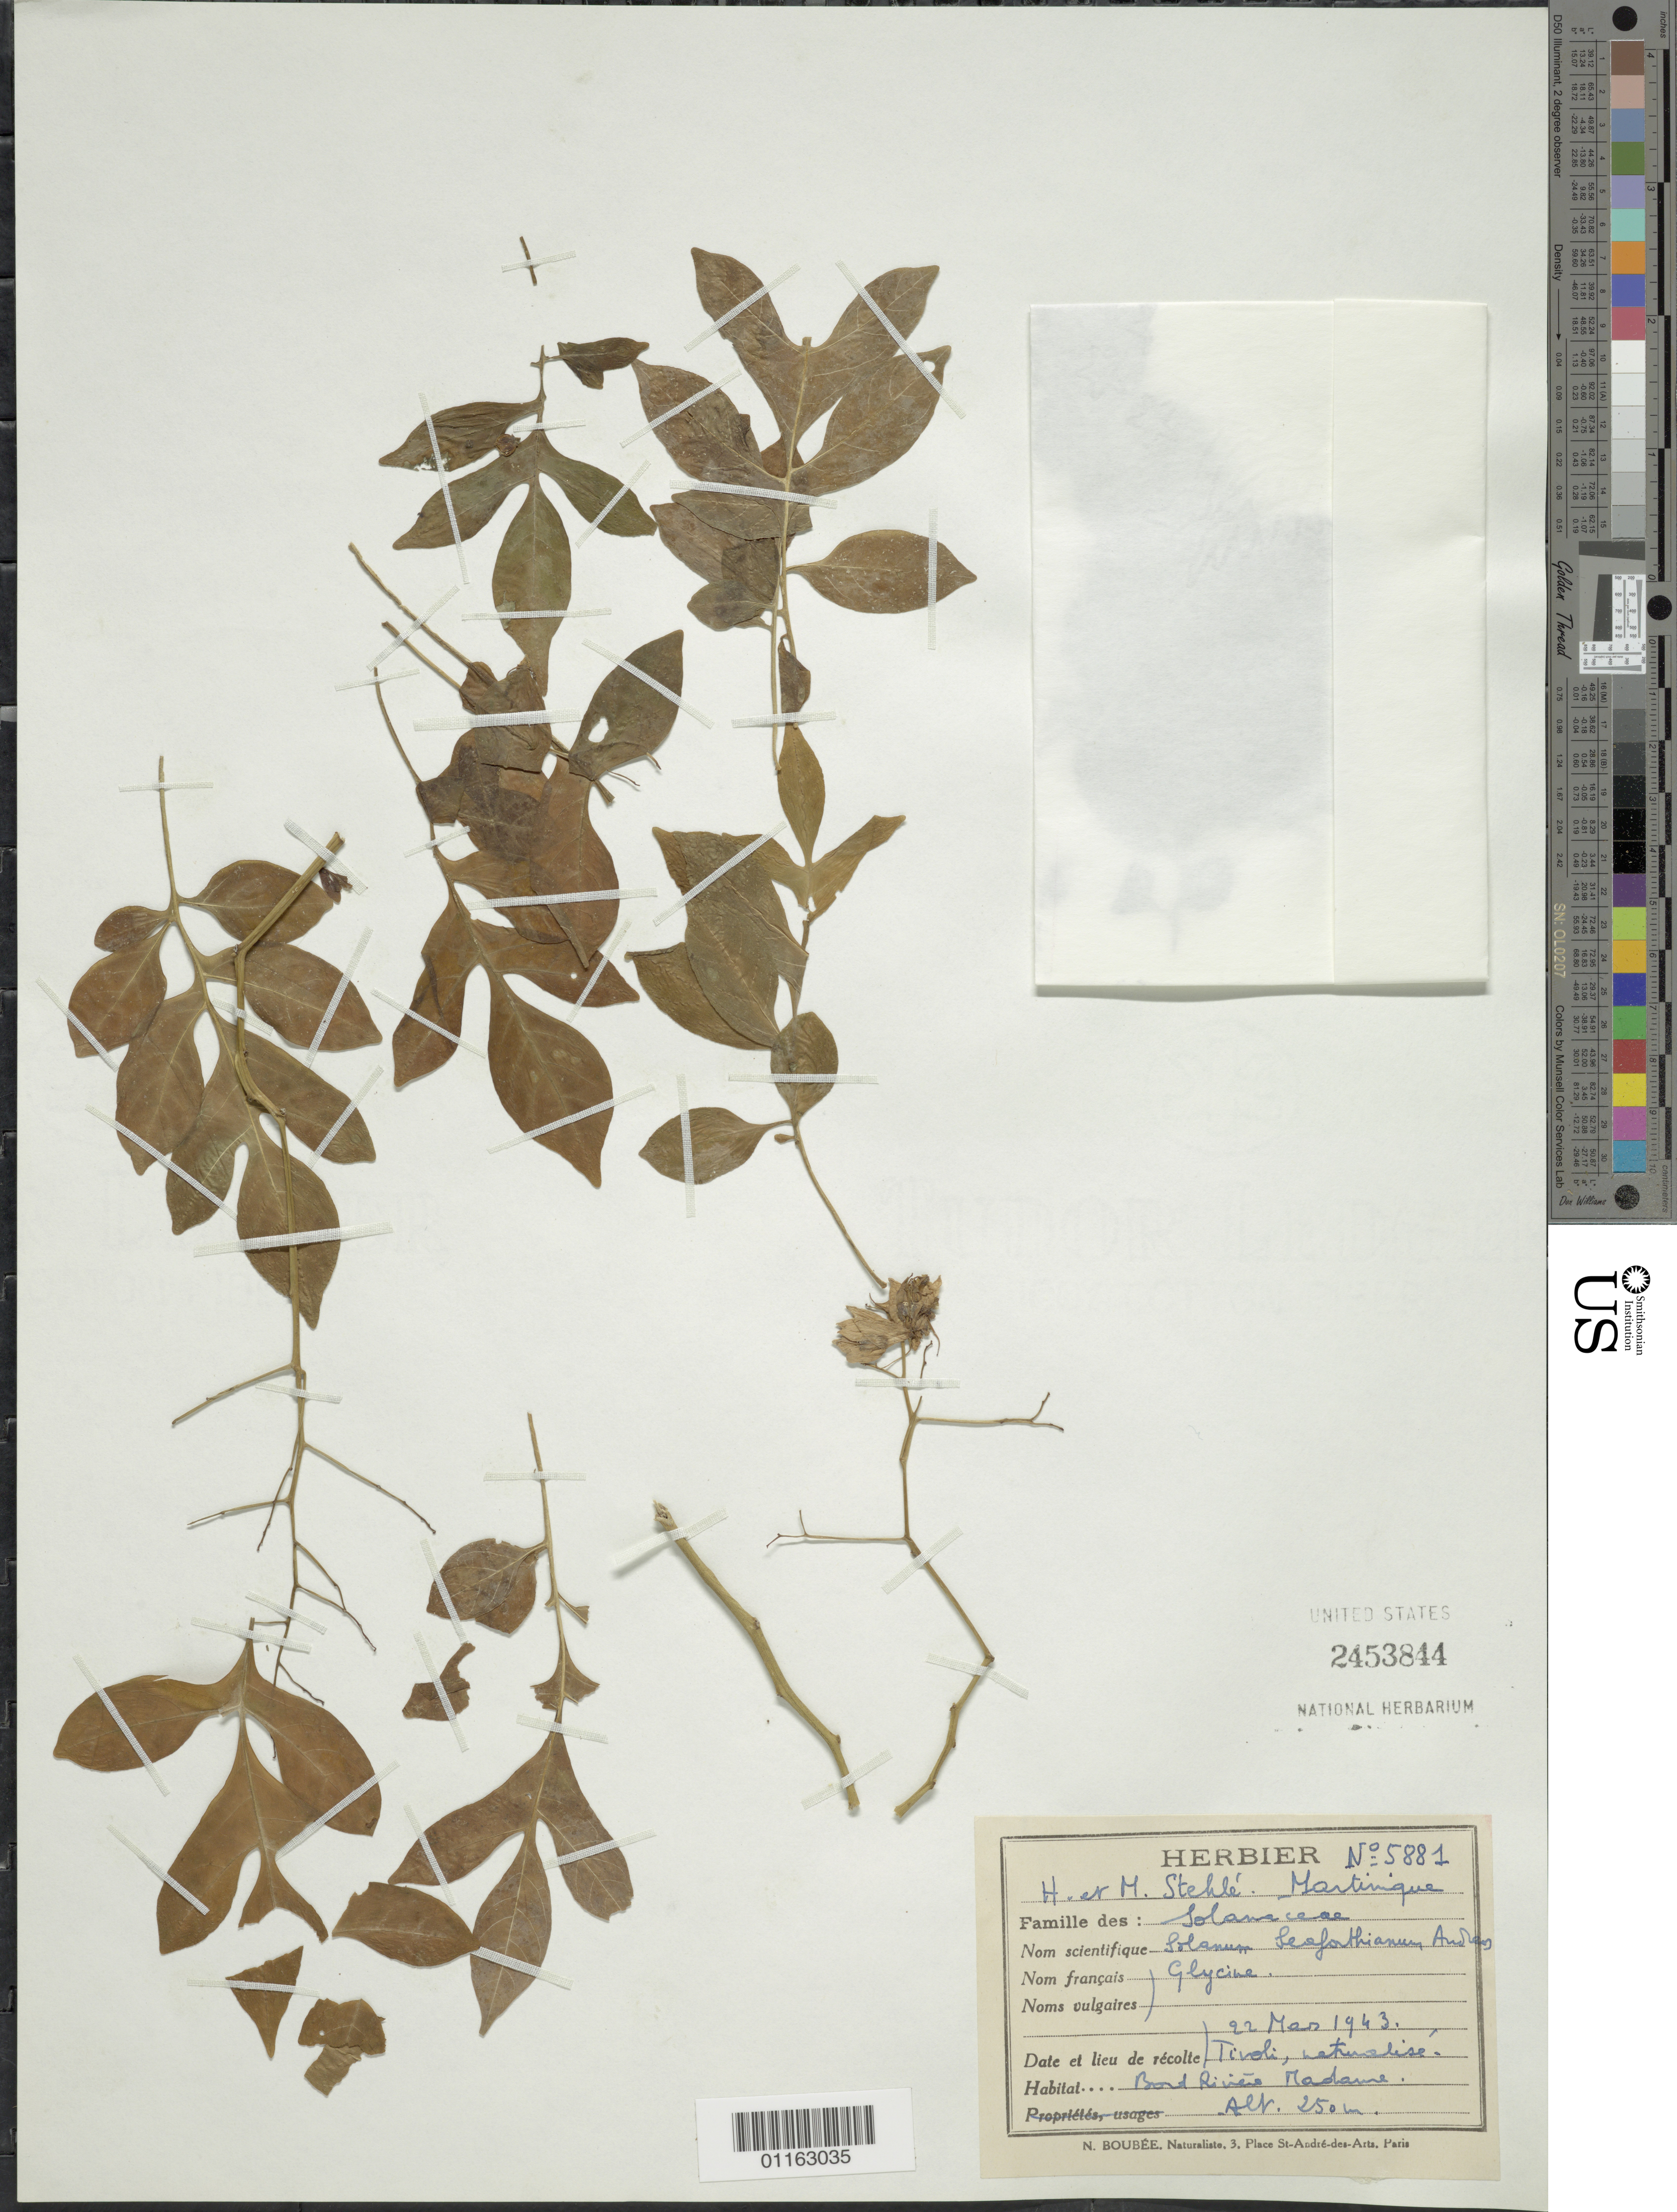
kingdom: Plantae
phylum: Tracheophyta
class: Magnoliopsida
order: Solanales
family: Solanaceae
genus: Solanum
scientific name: Solanum seaforthianum var. seaforthianum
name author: Andrews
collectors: H. Stehlé & M. Stehlé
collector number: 5881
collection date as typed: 22 Mar 1943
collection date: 1943-03-22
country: Martinique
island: Martinique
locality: Tivoli; bord Riviere Madame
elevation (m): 250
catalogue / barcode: US 2453844